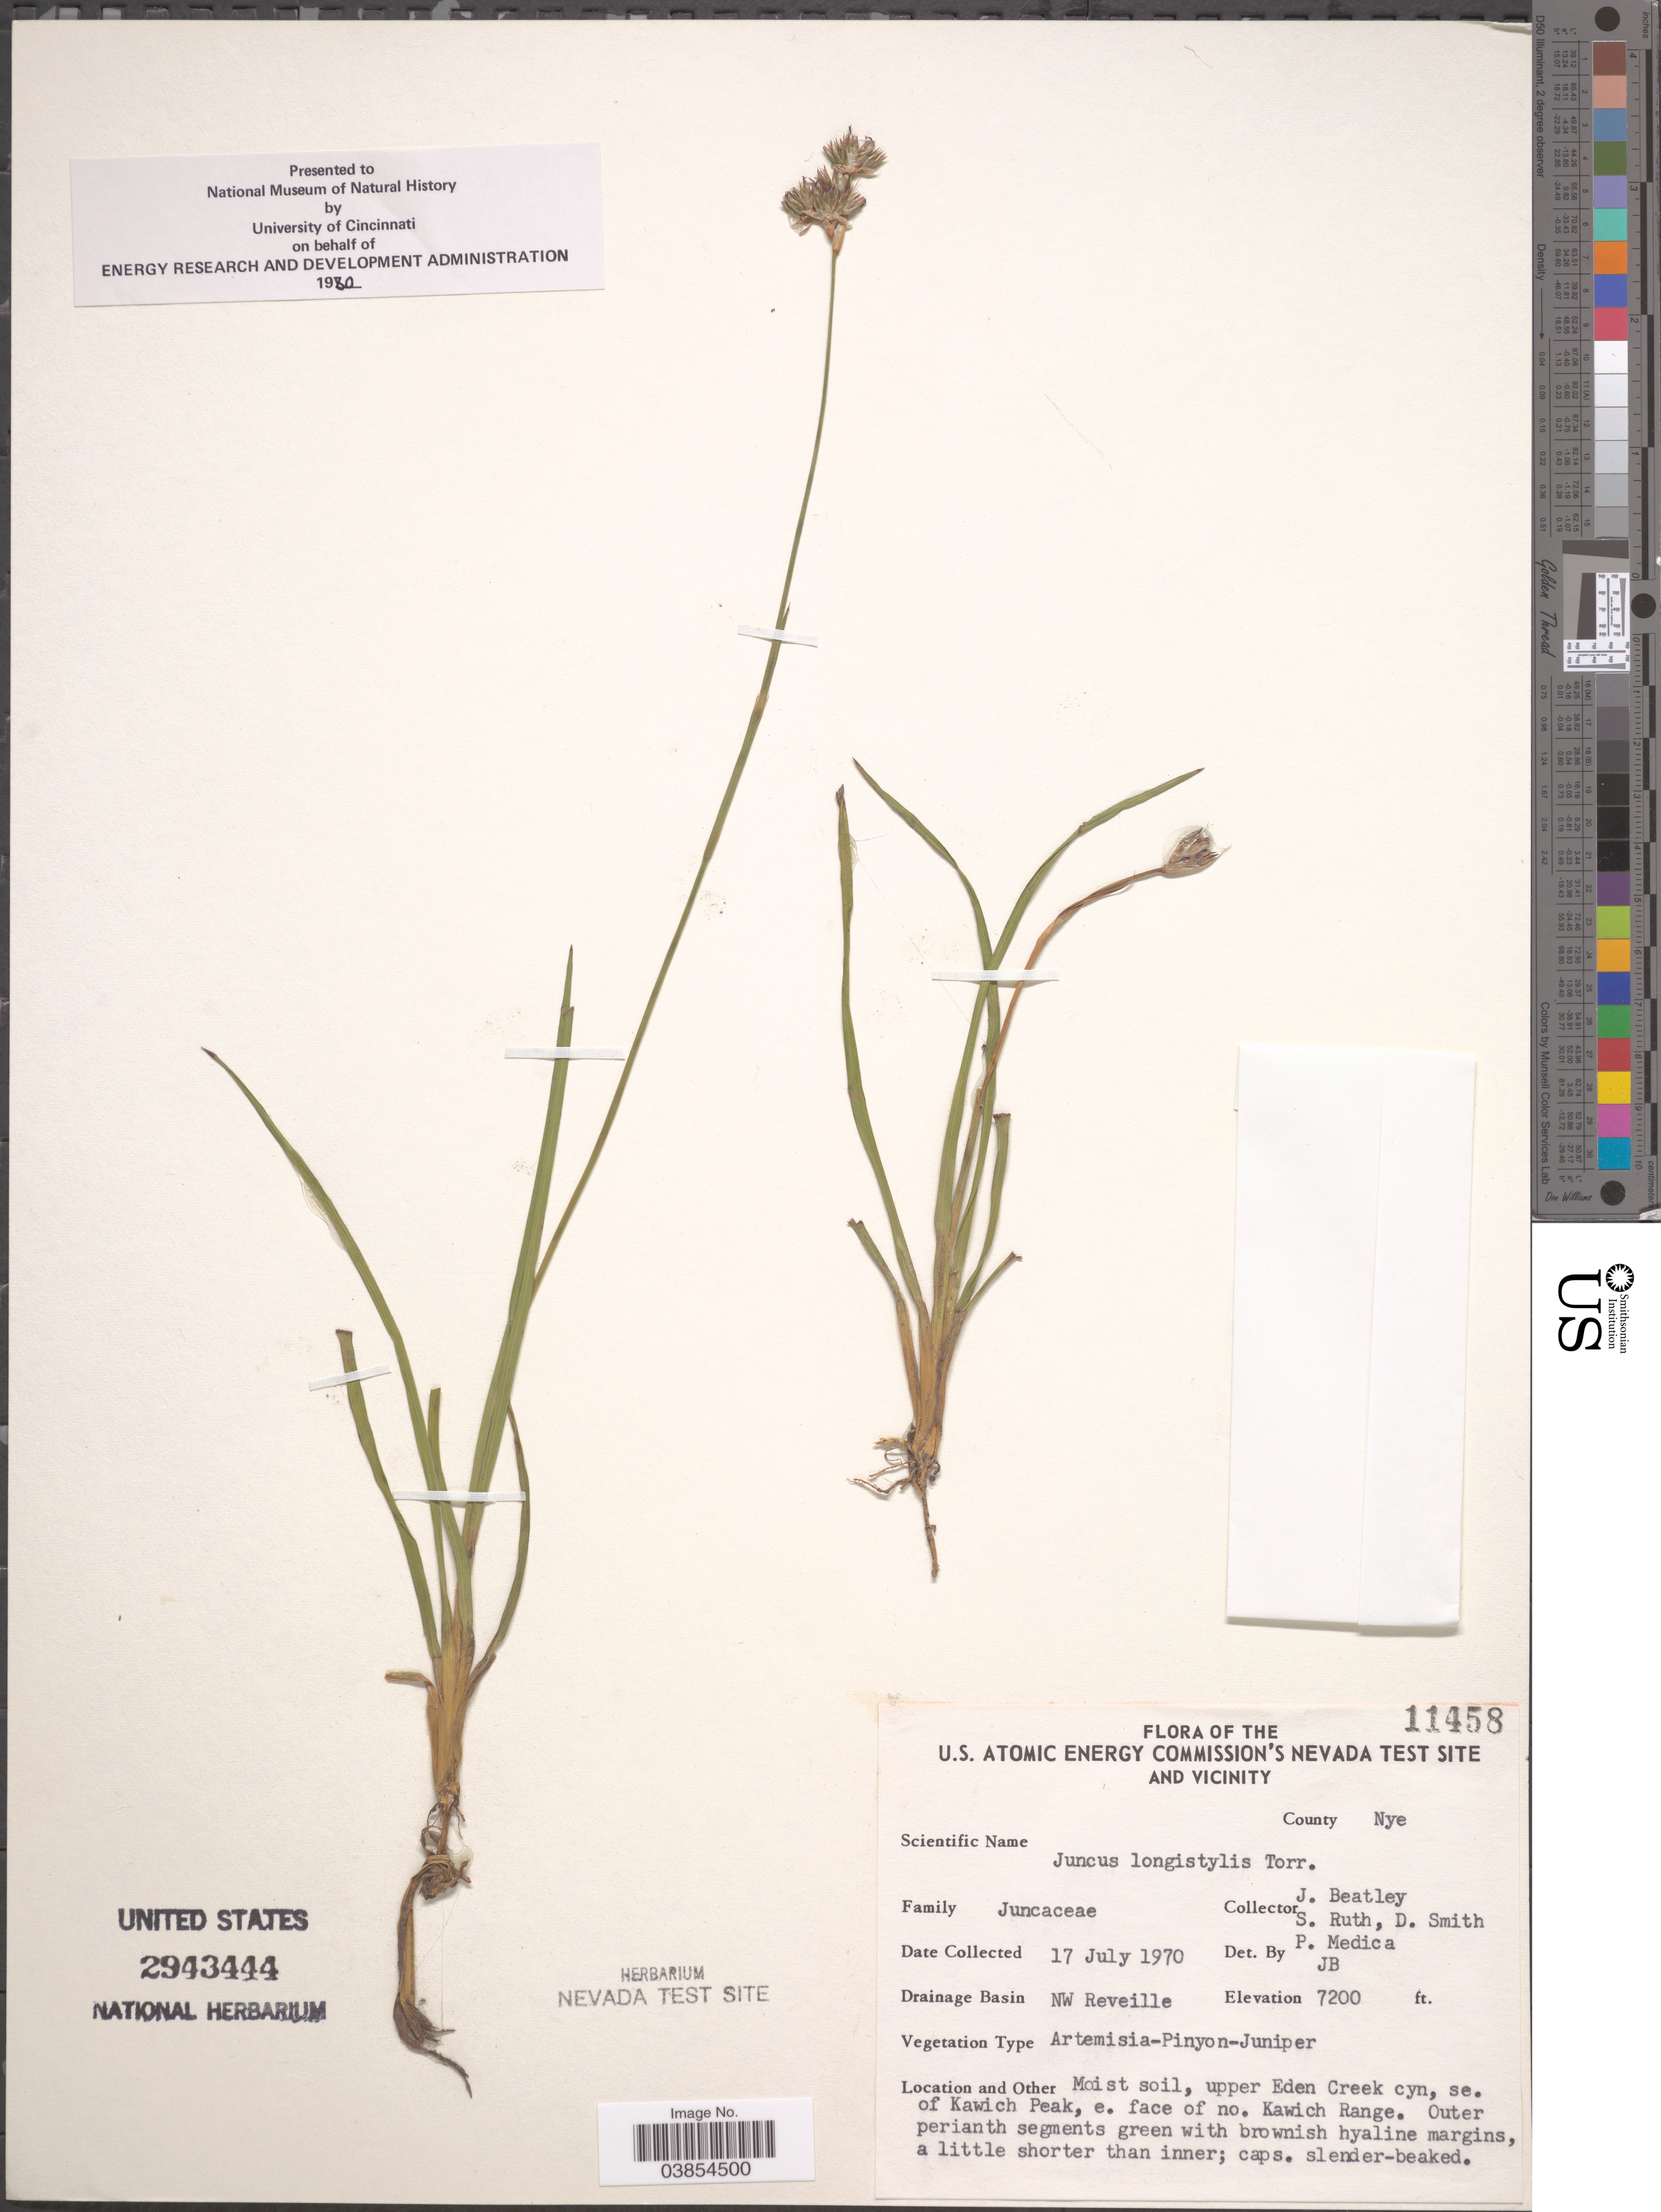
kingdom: Plantae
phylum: Tracheophyta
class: Liliopsida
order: Poales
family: Juncaceae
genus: Juncus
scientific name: Juncus longistylis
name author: Torr.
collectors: J. C. Beatley, S. Ruth, D. Smith & P. Medica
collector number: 11458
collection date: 1970-07-17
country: United States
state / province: Nevada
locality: U.S. Atomic Energy Commission's Nevada Test Site and Vicinity. County Nye. Drainage Basin NW Reveille. Upper Eden Creek cyn, se. of Kawich Peak, e. face of no. Kawich Range.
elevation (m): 2195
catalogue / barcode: US 2943444